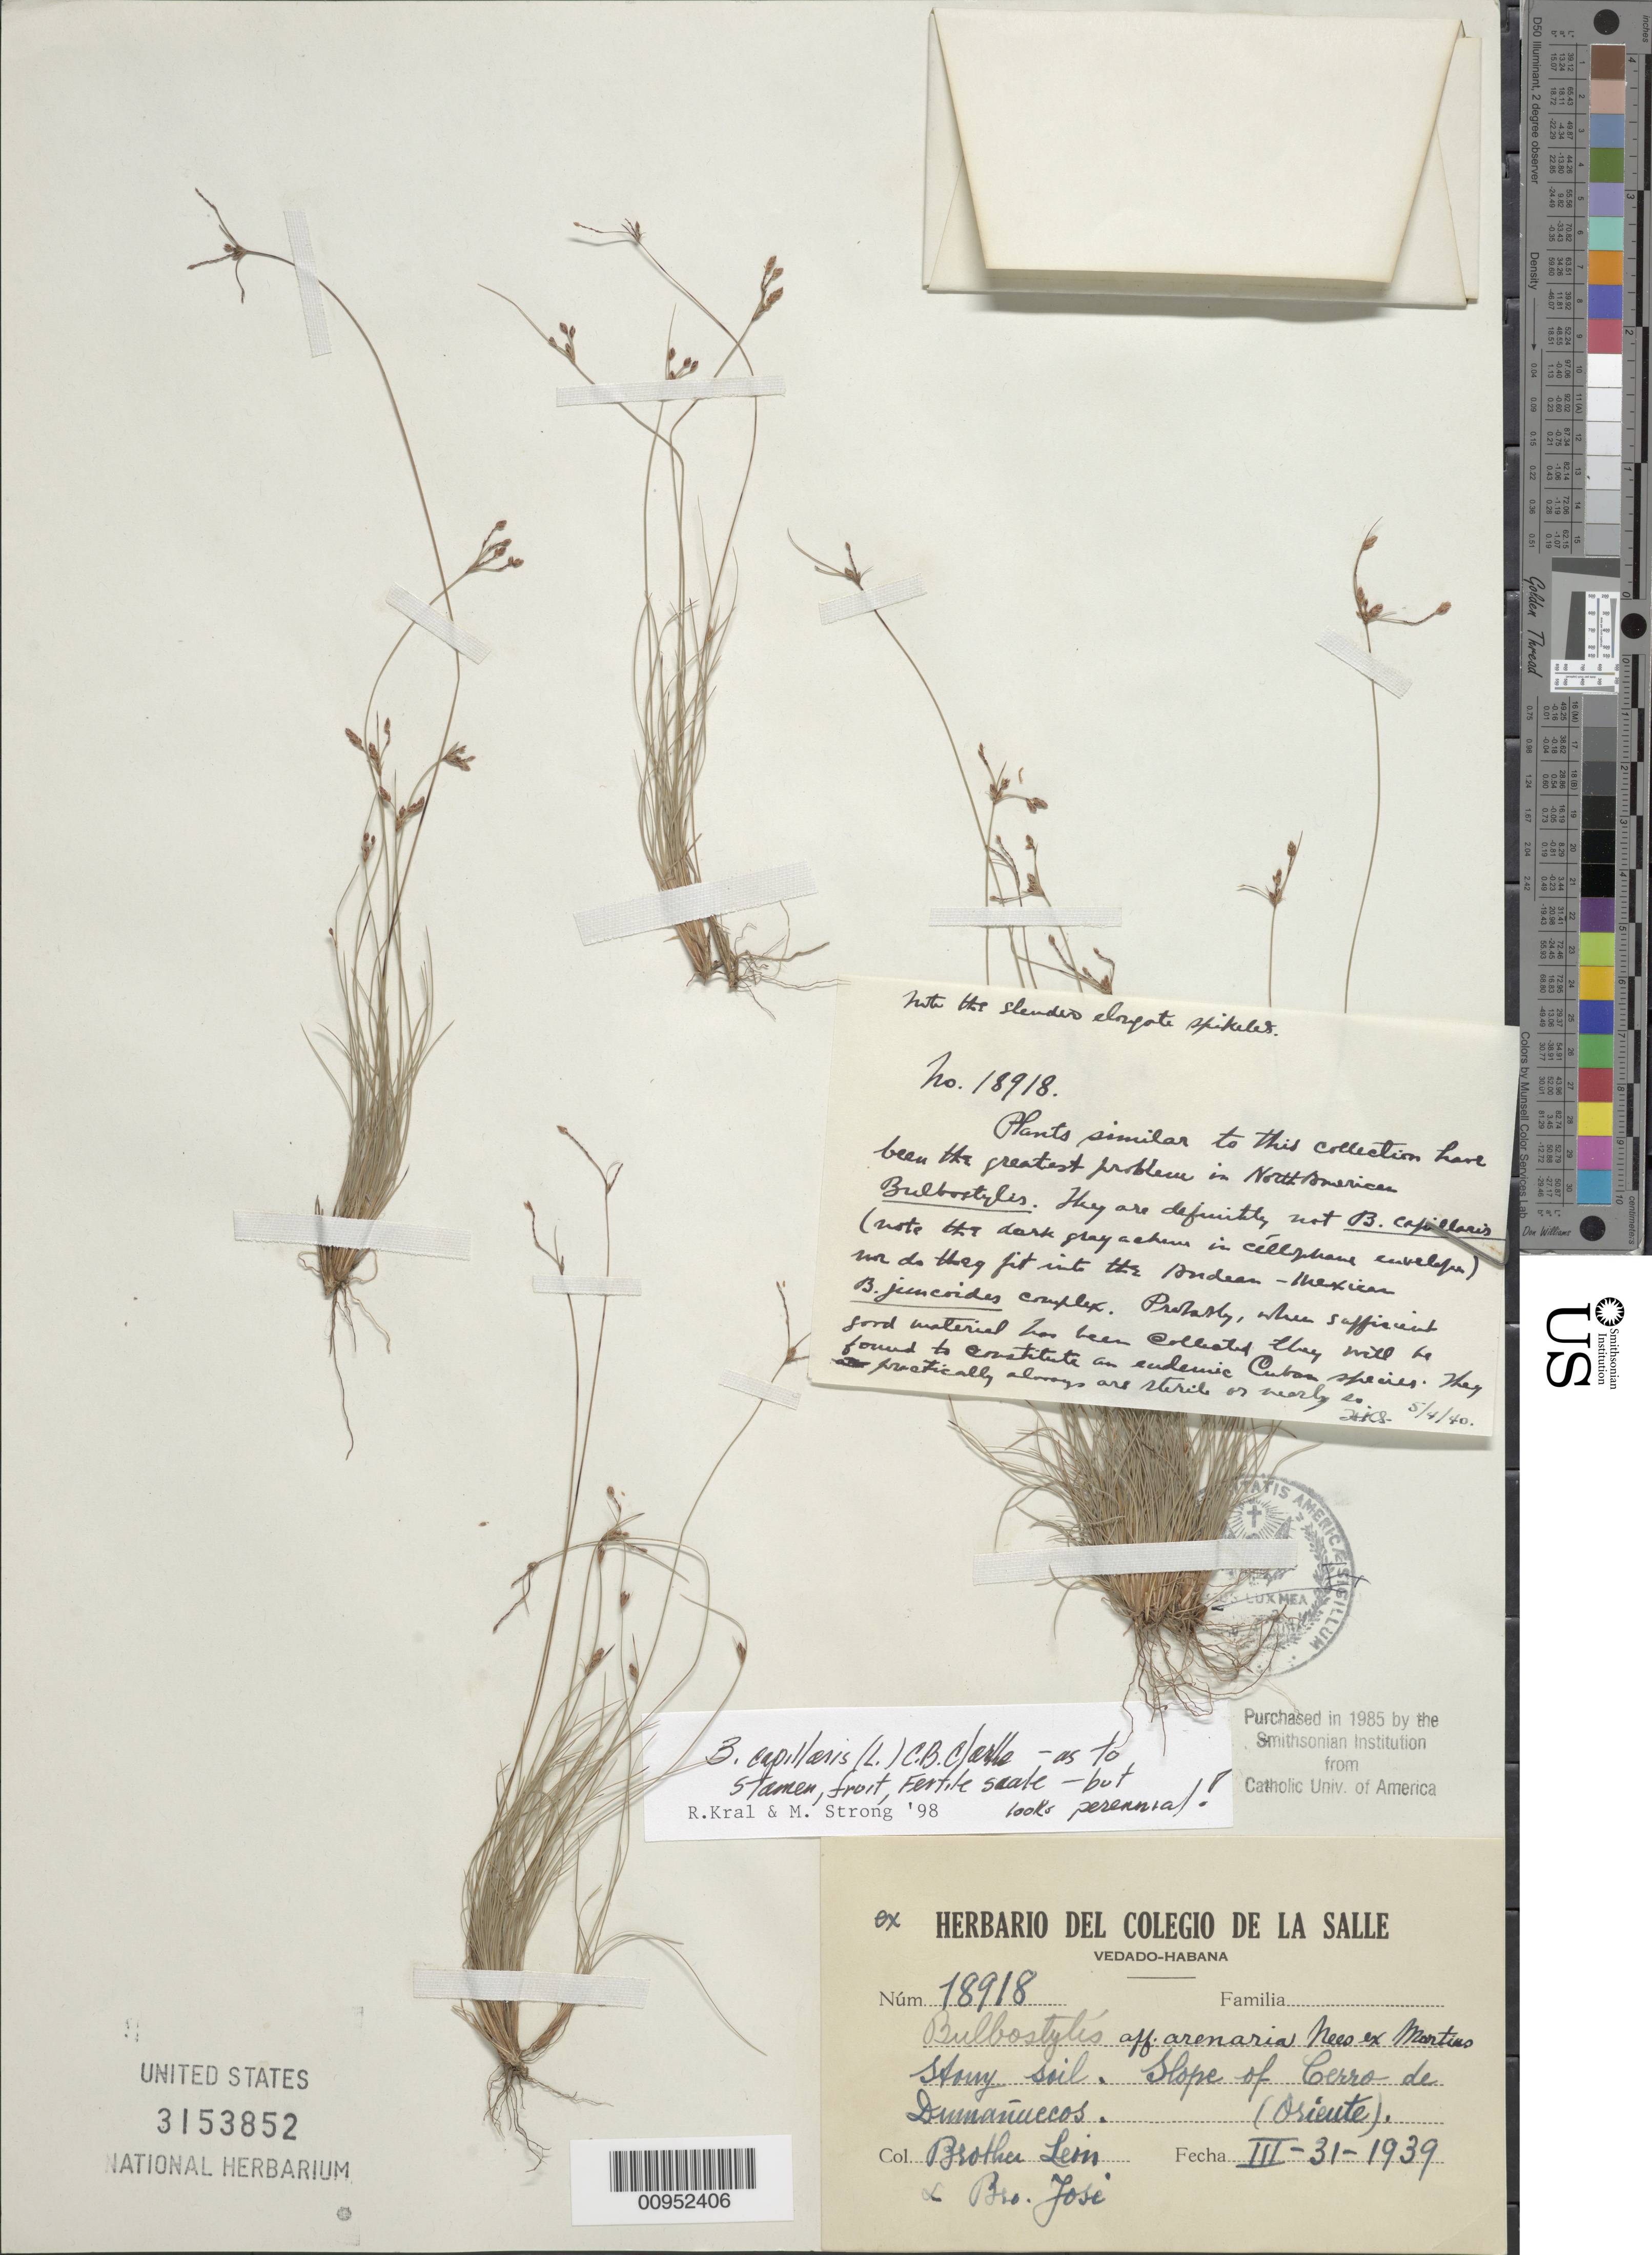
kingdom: Plantae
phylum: Tracheophyta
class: Liliopsida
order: Poales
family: Cyperaceae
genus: Bulbostylis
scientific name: Bulbostylis capillaris subsp. capillaris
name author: (L.) Kunth ex C.B. Clarke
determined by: Kral, R.; Strong, M. T.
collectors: Bro. León & B. Jose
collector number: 18918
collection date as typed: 31 Mar 1939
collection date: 1939-03-31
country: Cuba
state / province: Oriente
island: Cuba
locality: Slope of Cerro de "Dummanuecos"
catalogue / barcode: US 3153852